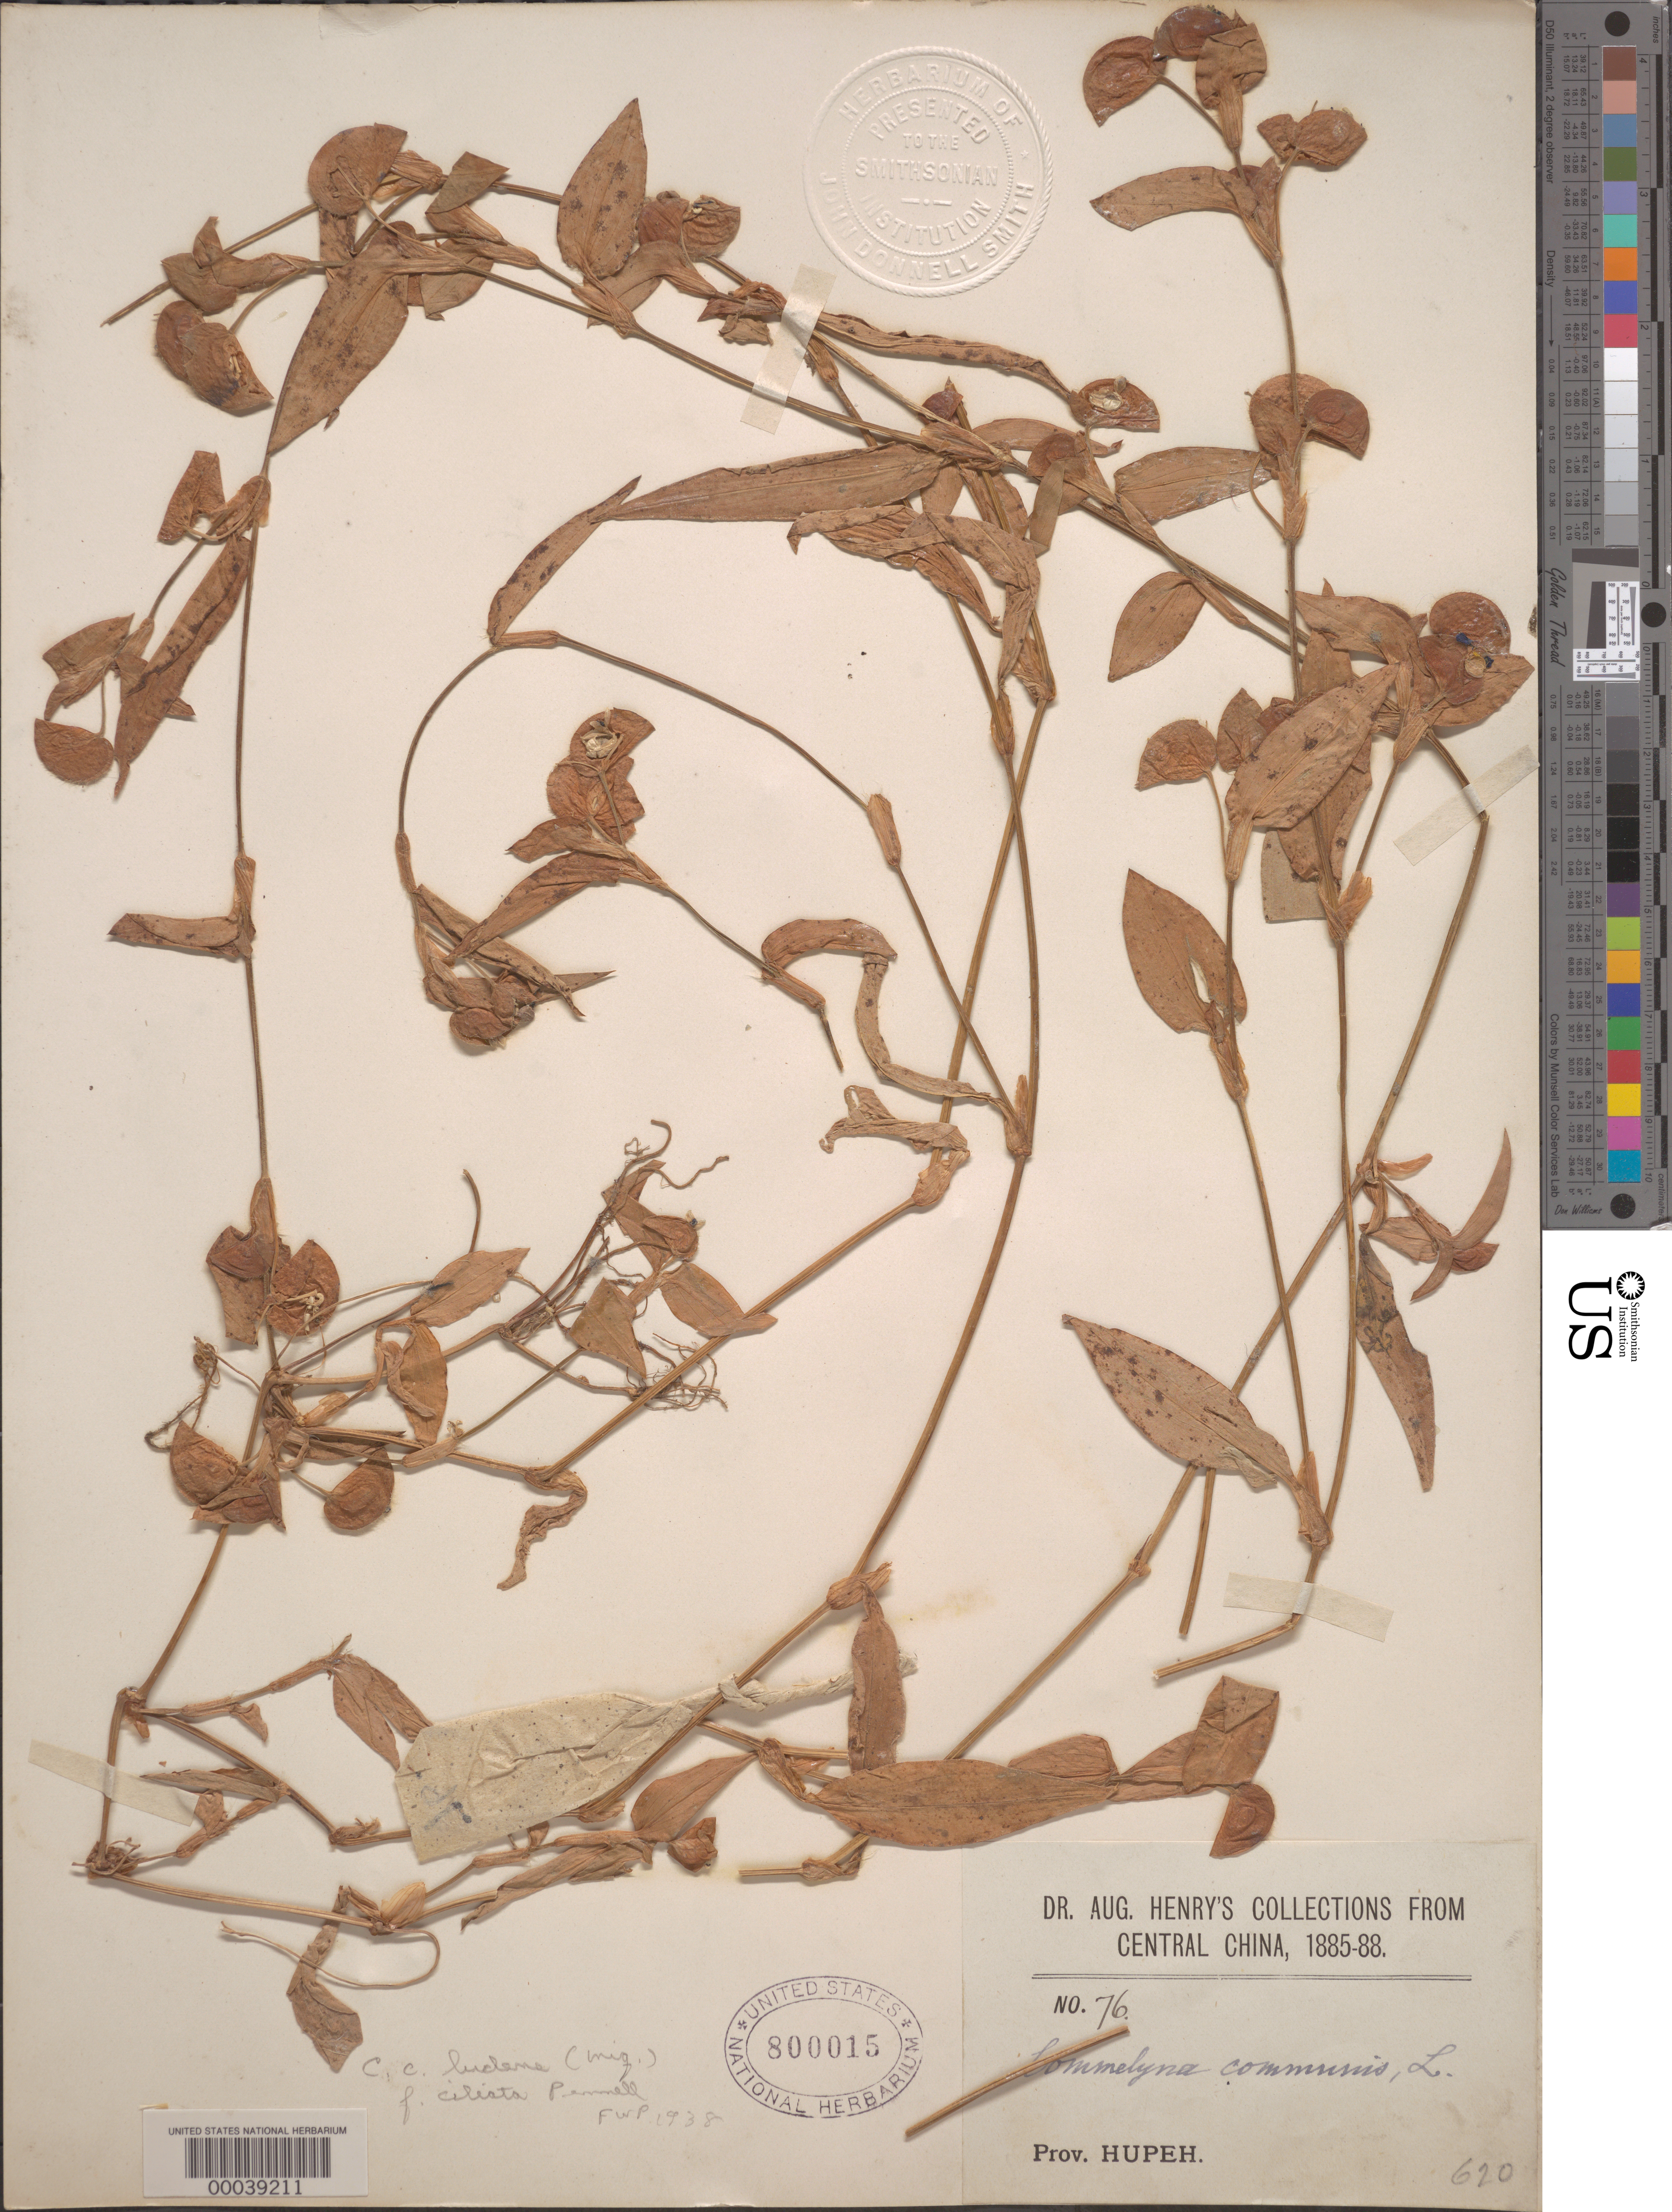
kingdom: Plantae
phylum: Tracheophyta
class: Liliopsida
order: Commelinales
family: Commelinaceae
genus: Commelina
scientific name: Commelina communis f. ciliata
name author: Pennell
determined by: Pennell, F. W.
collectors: A. Henry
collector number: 76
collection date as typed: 1885 to -- -- 1888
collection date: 1885/1888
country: China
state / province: Hubei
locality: Prov. Hupeh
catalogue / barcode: US 800015